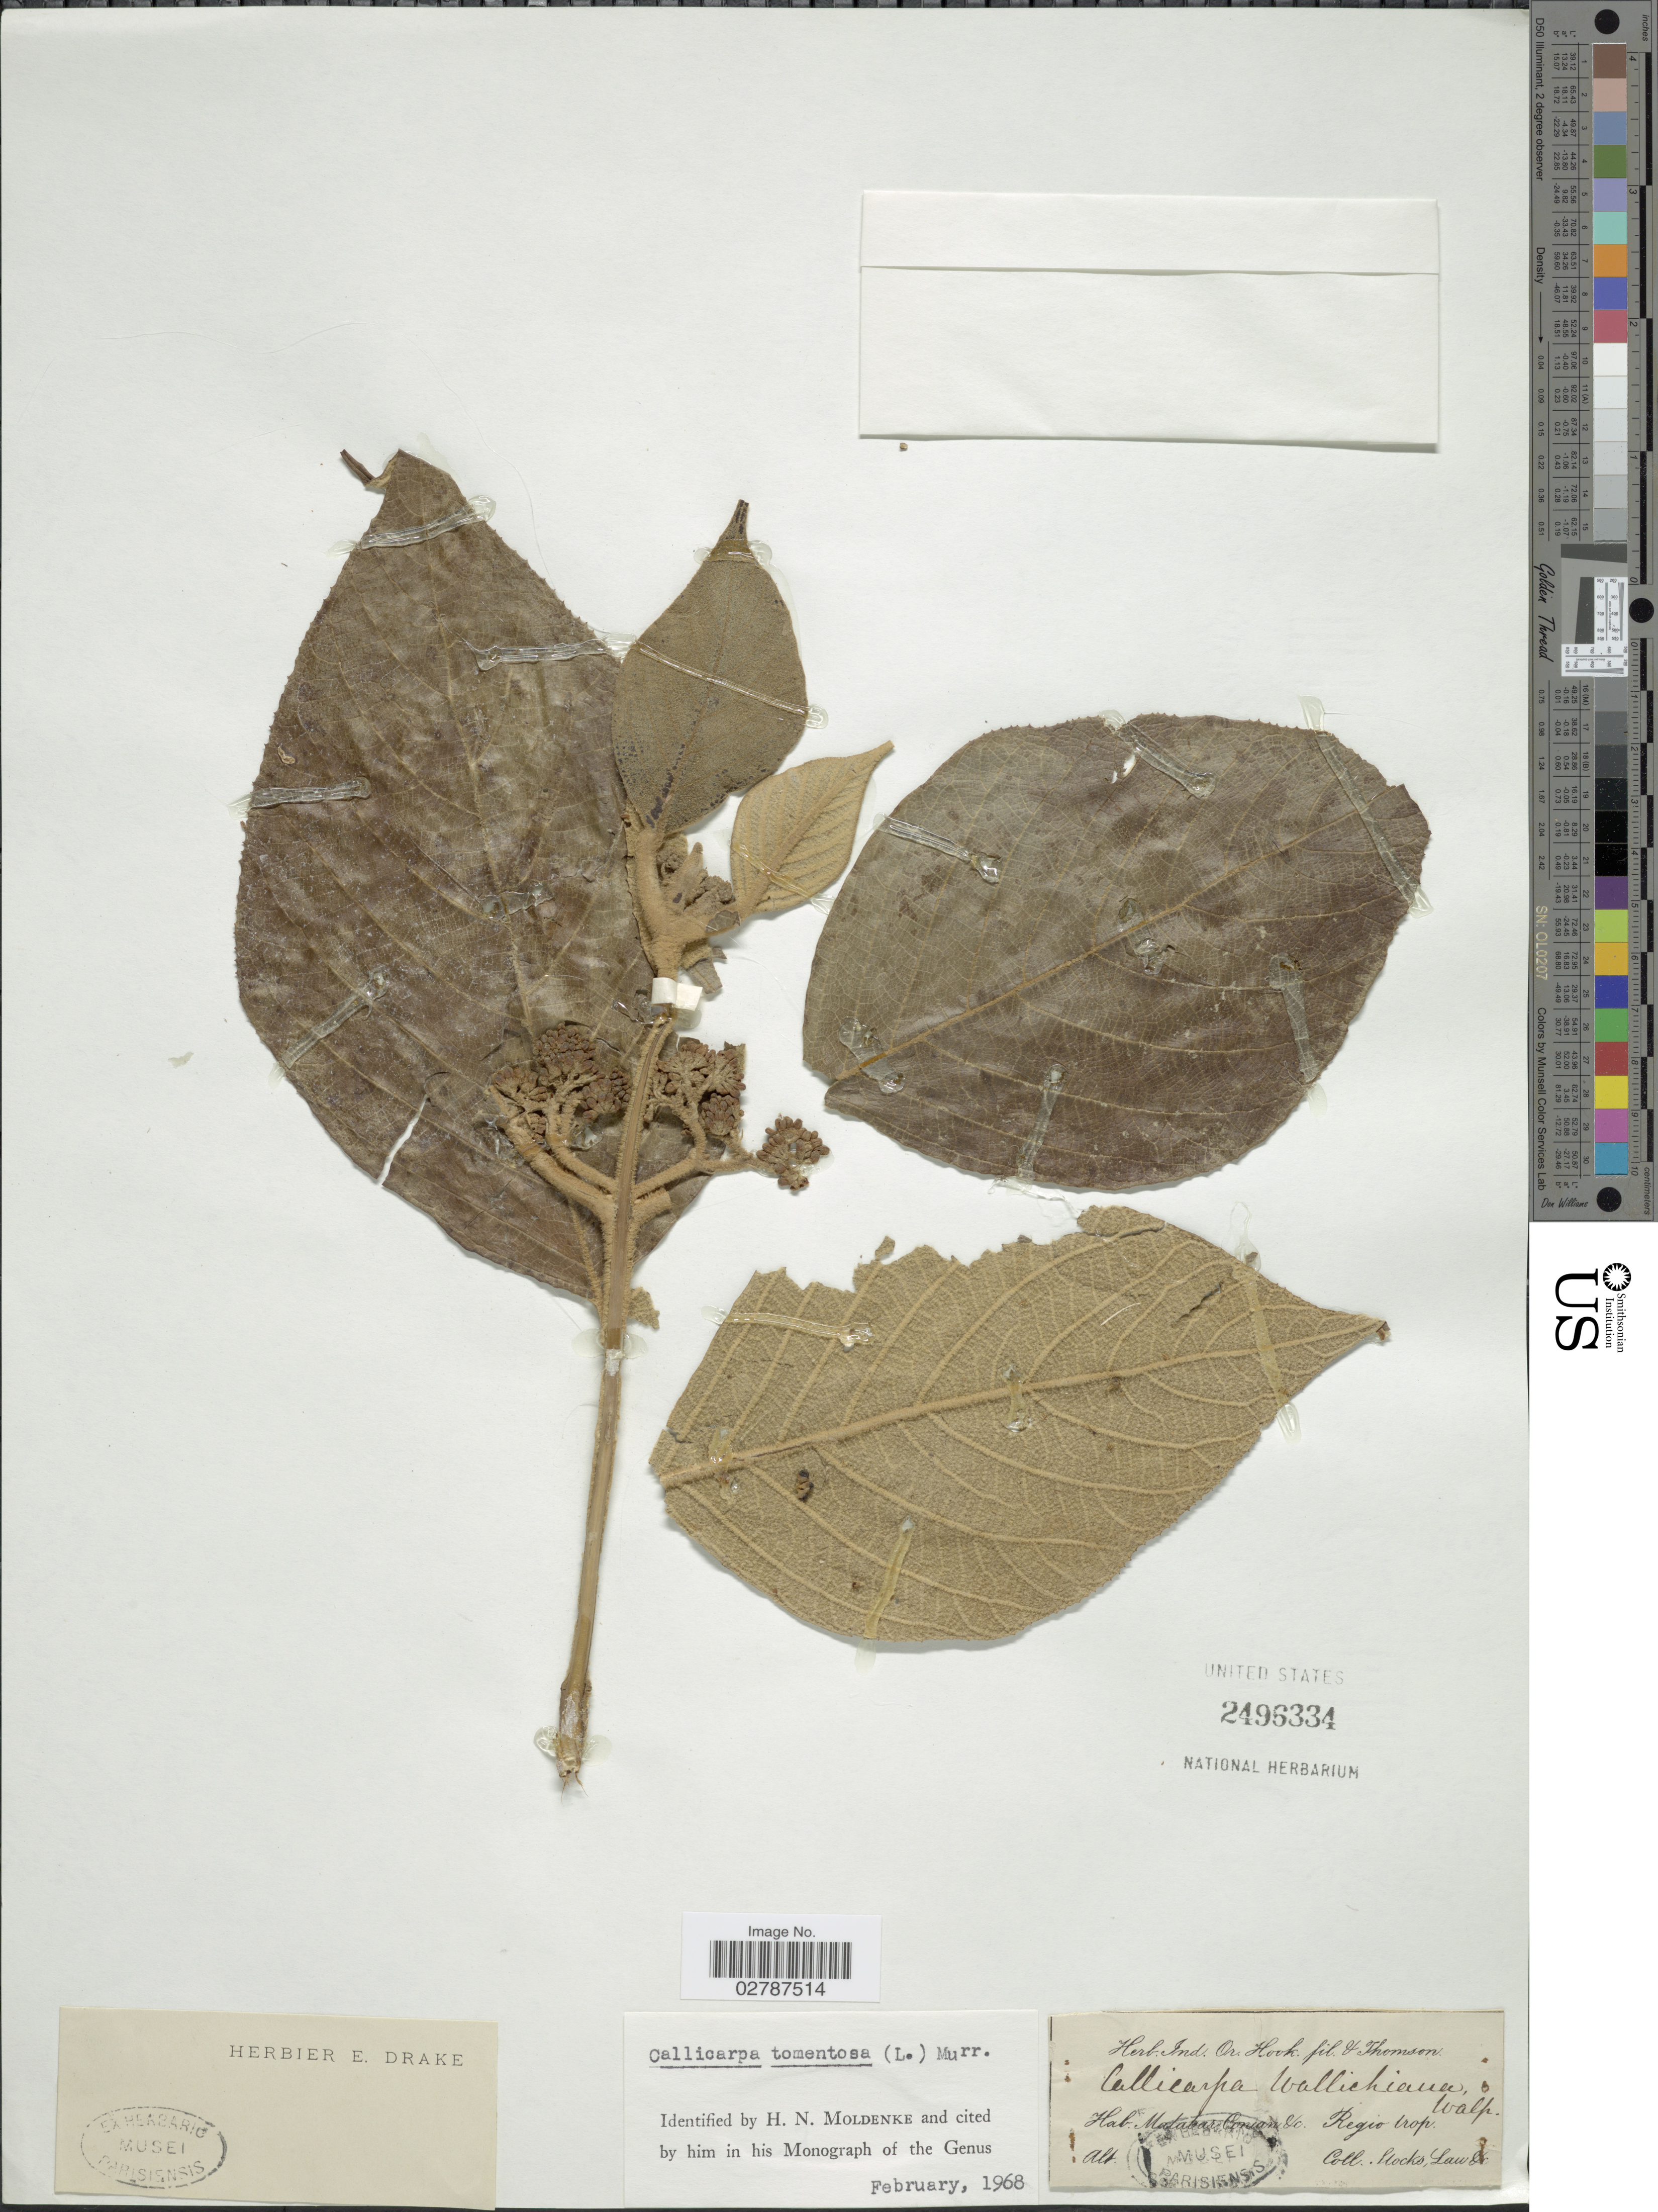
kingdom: Plantae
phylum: Tracheophyta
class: Magnoliopsida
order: Lamiales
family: Lamiaceae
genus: Callicarpa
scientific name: Callicarpa tomentosa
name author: (L.) L.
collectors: Stocks, -- & -. Law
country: India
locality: Malabar Conian & C. Regio trop.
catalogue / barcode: US 2496334